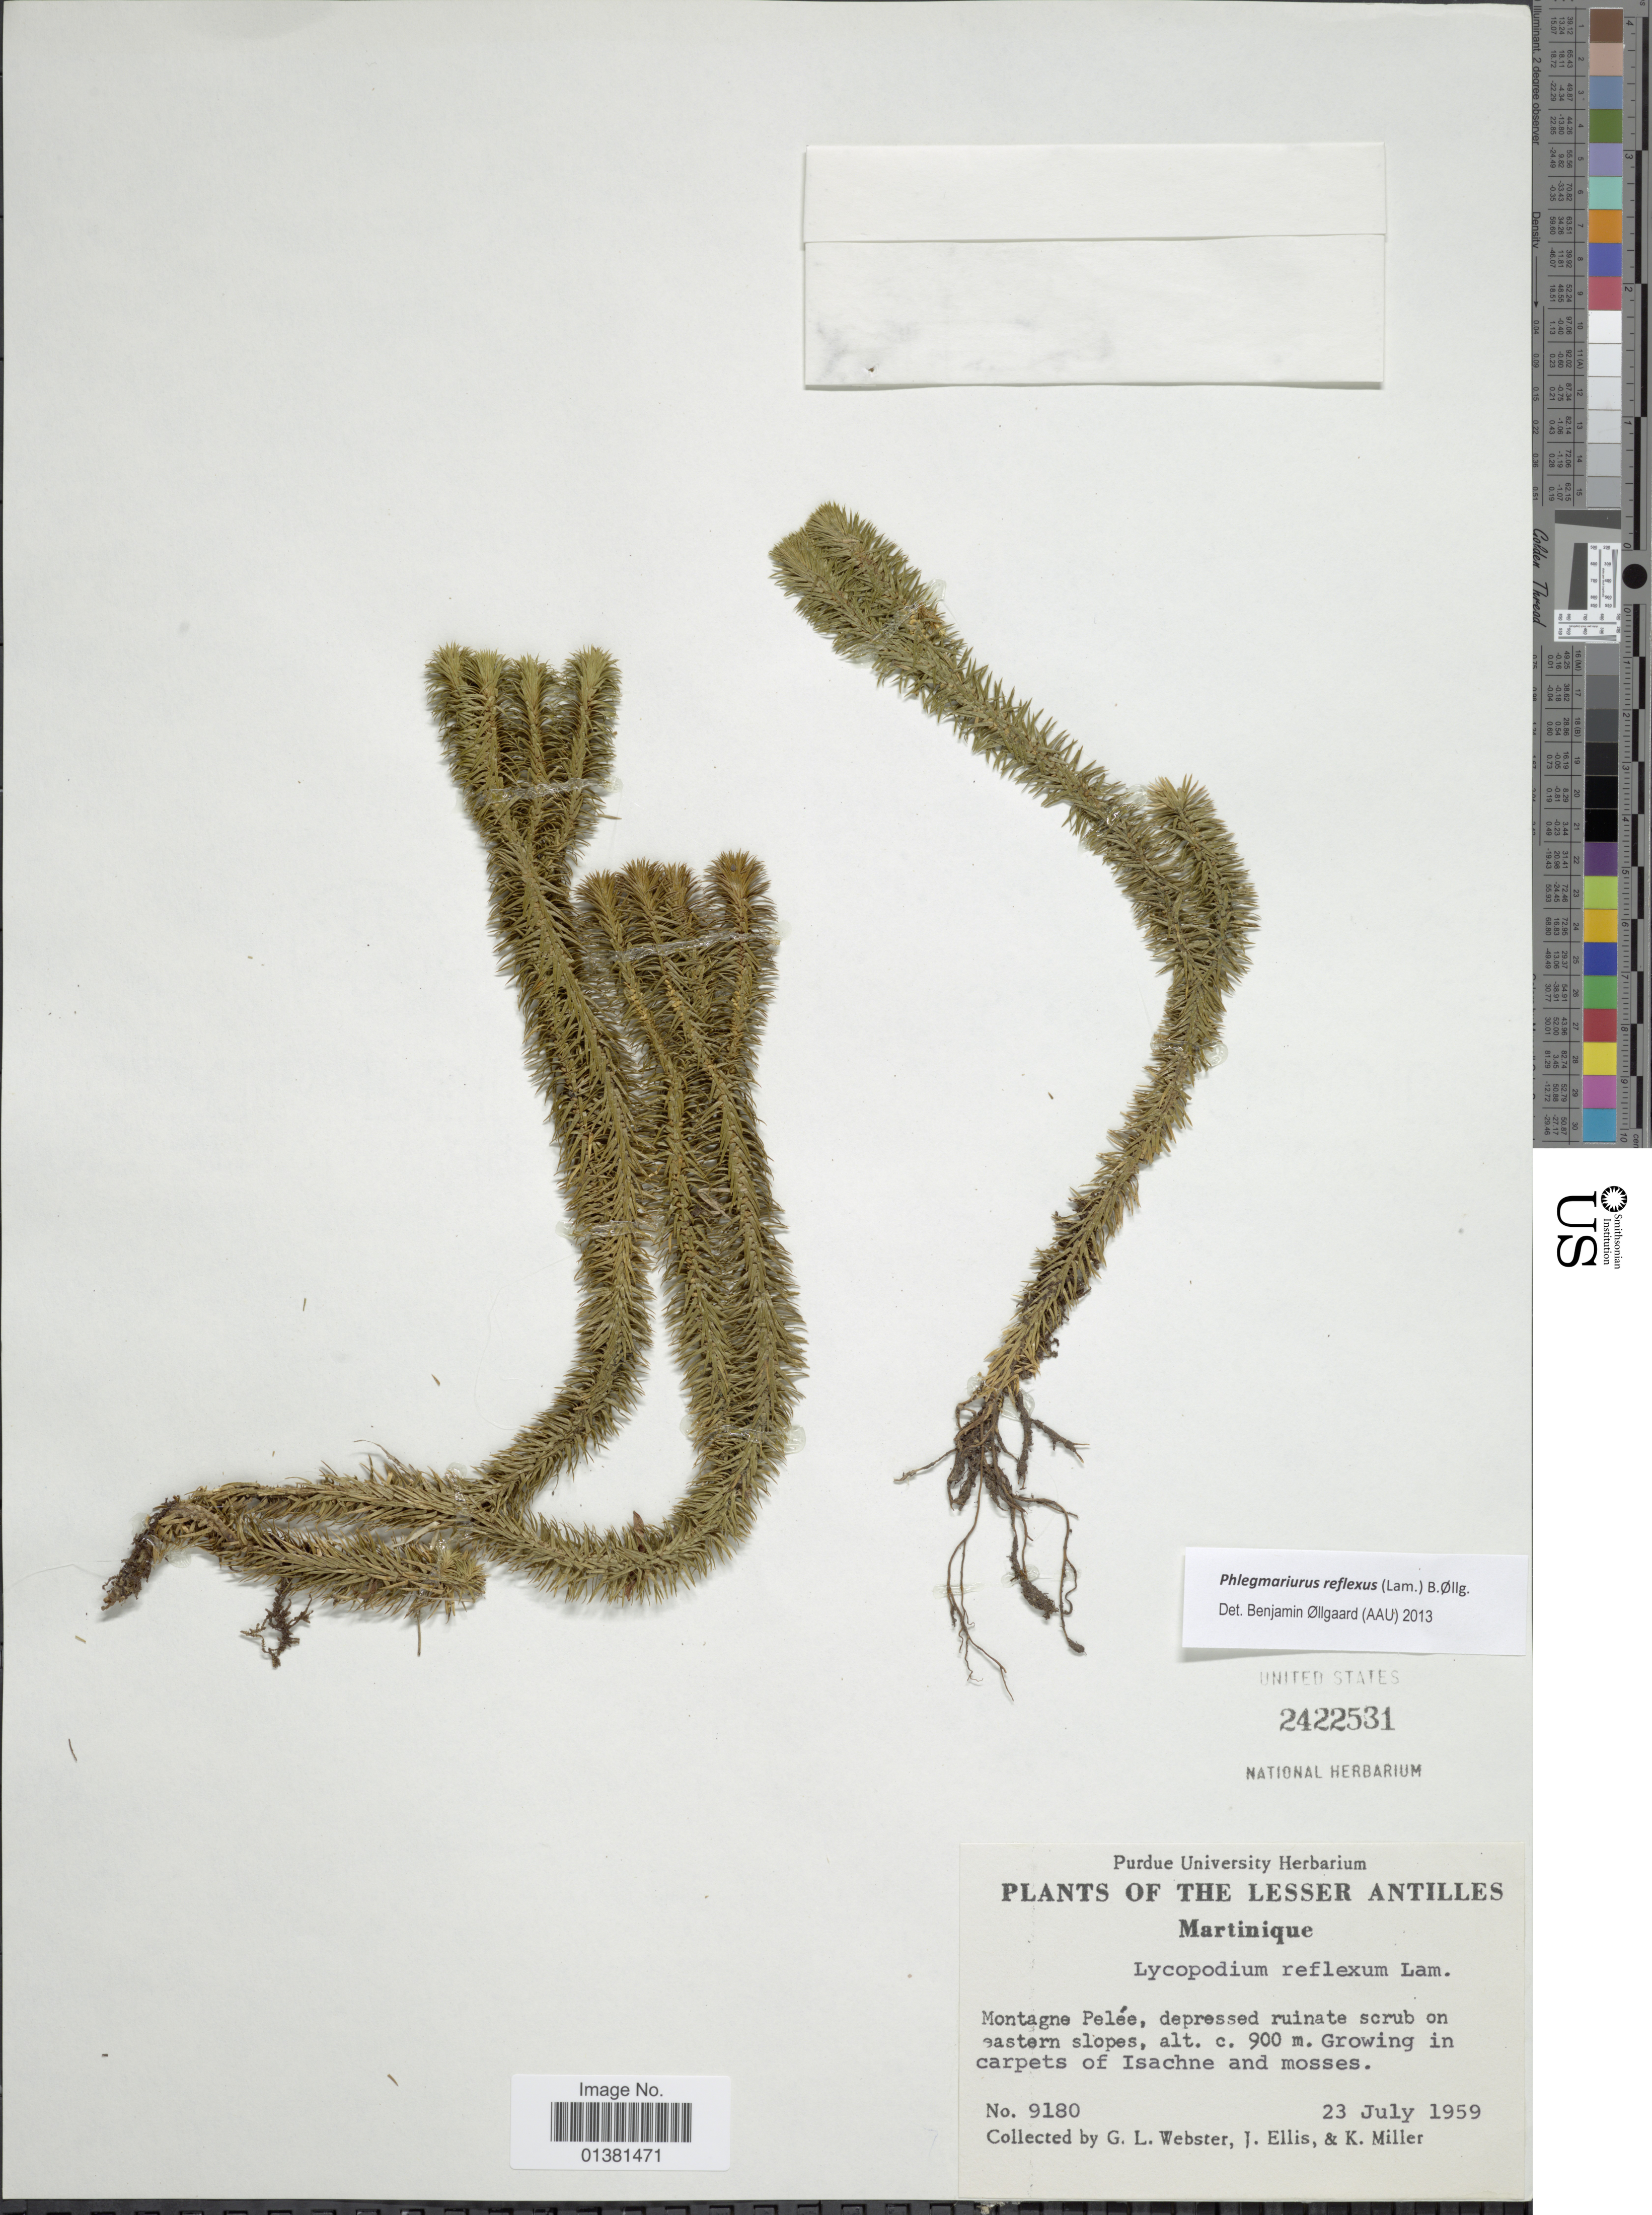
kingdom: Plantae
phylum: Tracheophyta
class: Lycopodiopsida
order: Lycopodiales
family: Lycopodiaceae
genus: Phlegmariurus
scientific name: Phlegmariurus reflexus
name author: (Lam.) B. Øllg.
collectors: G. L. Webster, J. Ellis & K. Miller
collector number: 9180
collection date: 1959-07-23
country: Martinique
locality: The Lesser Antilles, Montagne Pelée, depressed ruinate scrub on eastern slopes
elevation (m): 900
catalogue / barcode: US 2422531